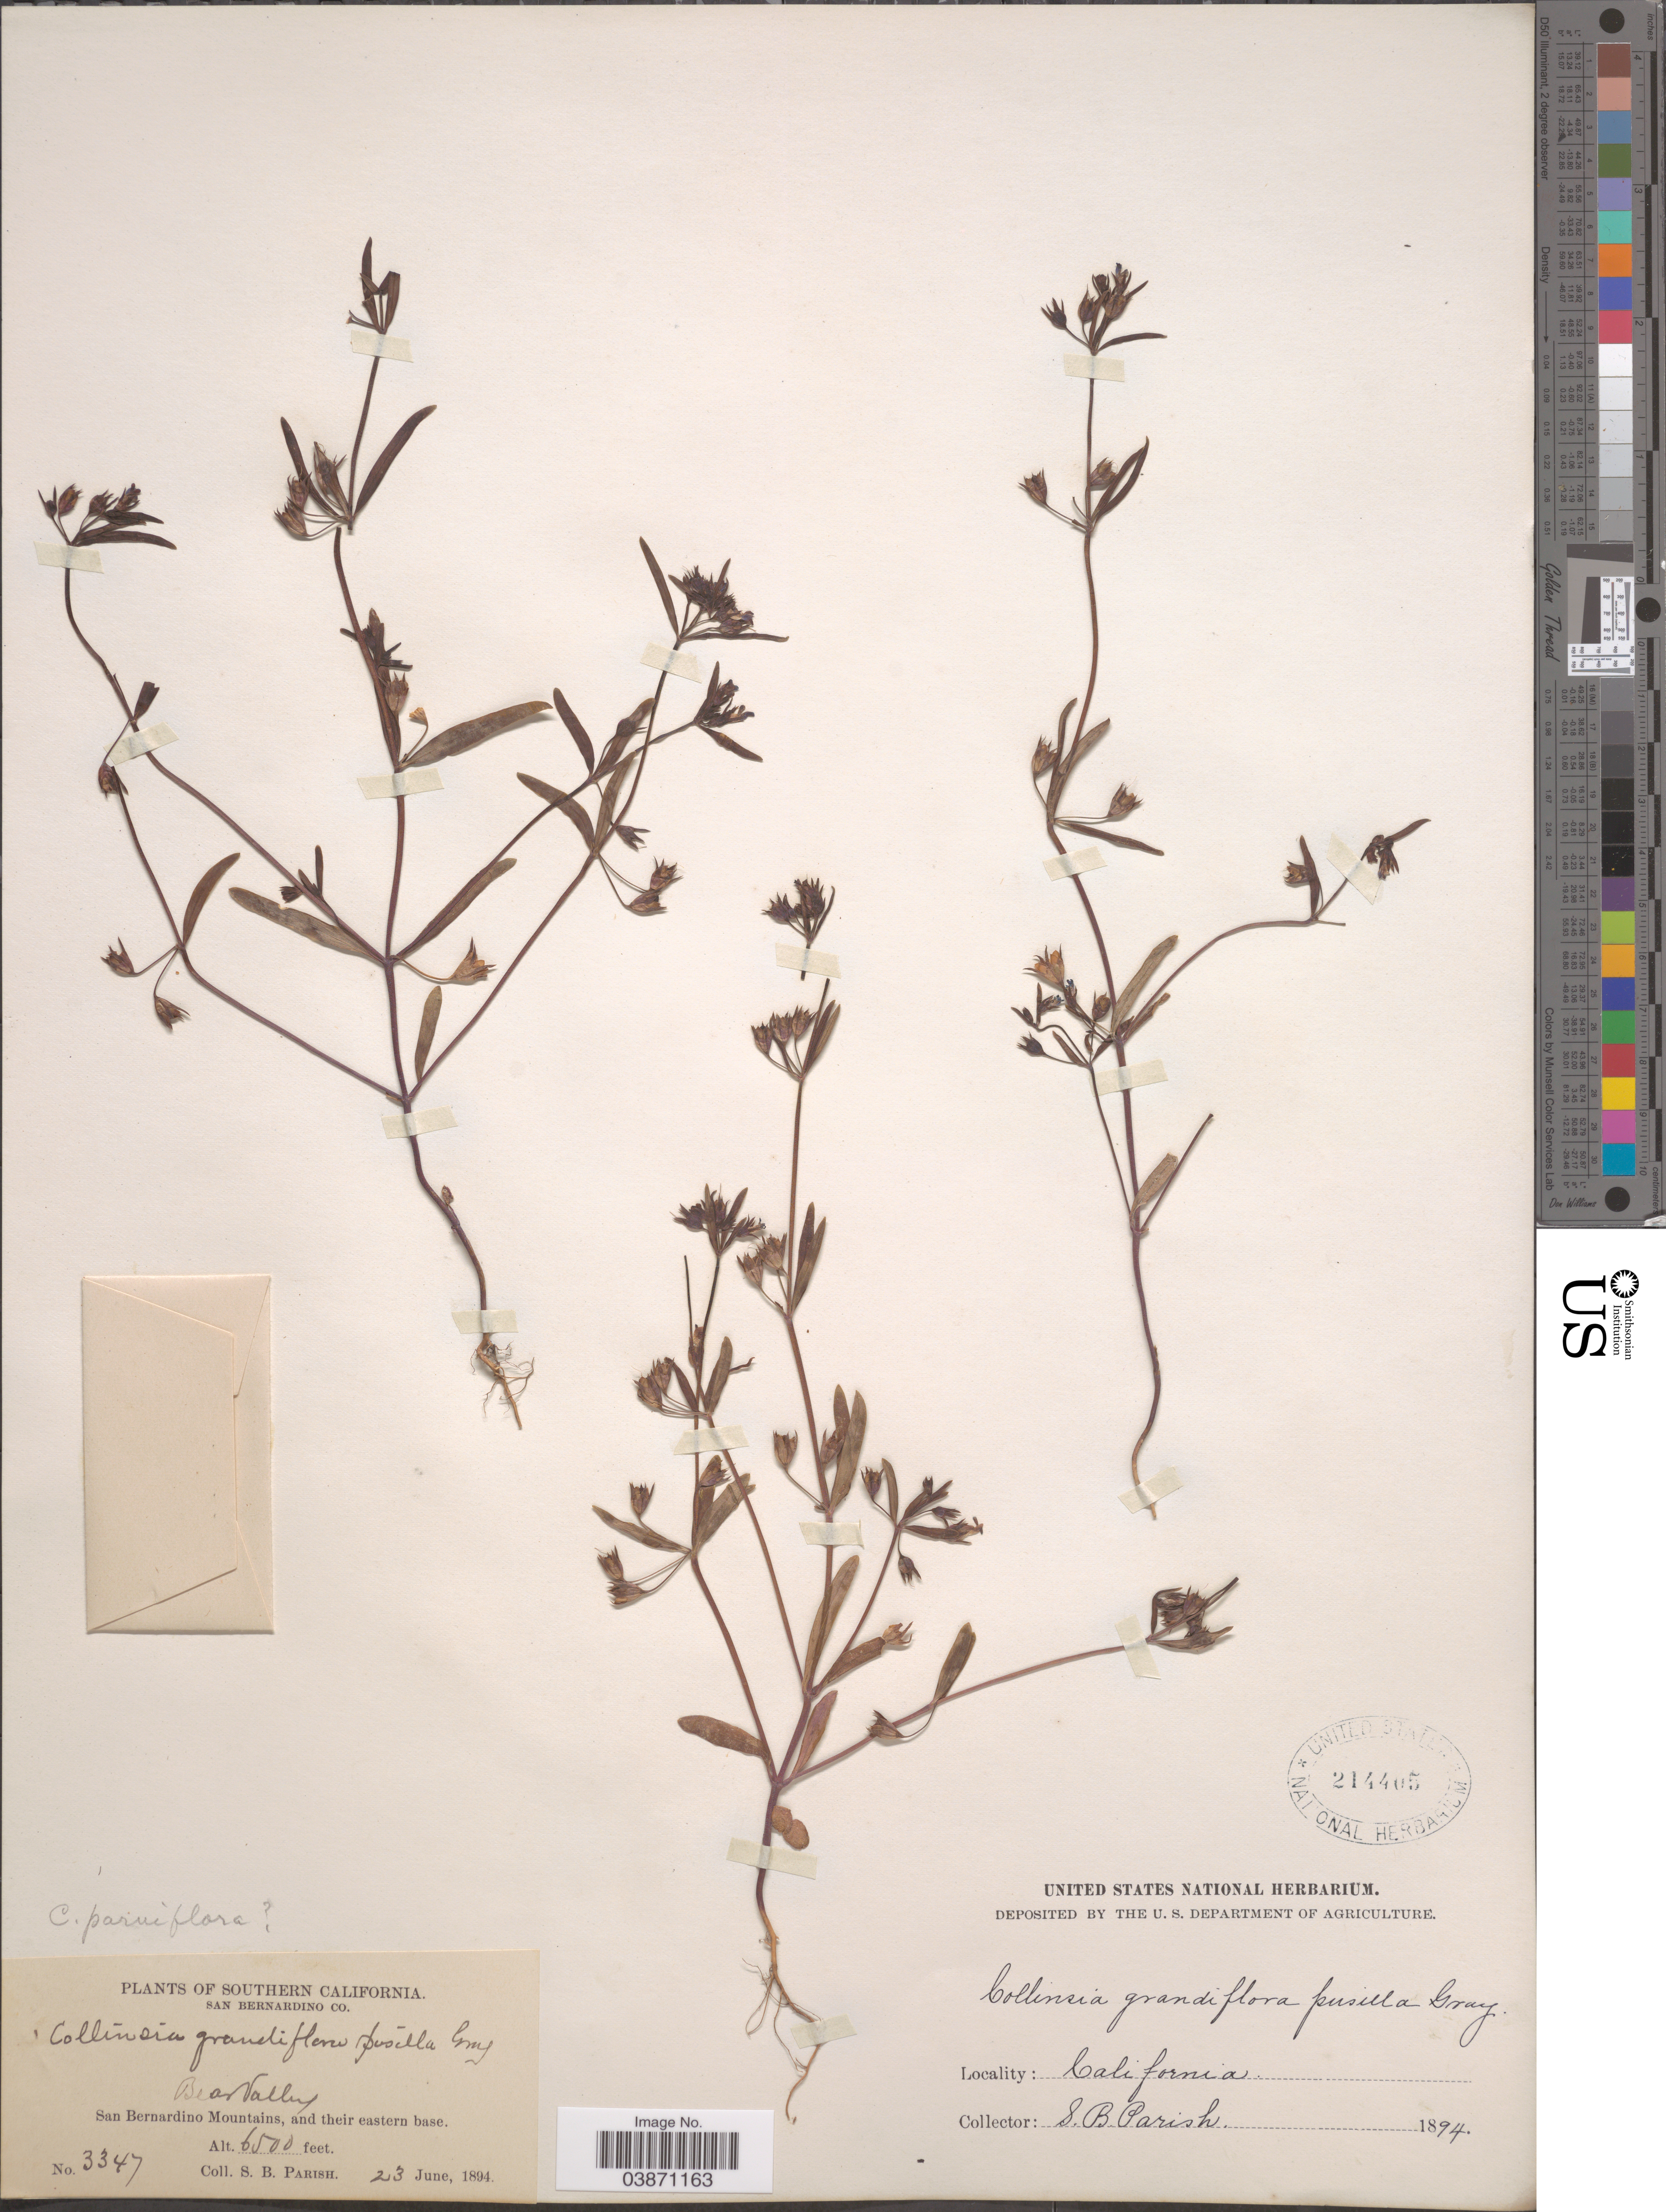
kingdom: Plantae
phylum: Tracheophyta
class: Magnoliopsida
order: Lamiales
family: Plantaginaceae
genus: Collinsia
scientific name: Collinsia grandiflora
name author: Lindl.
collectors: S. B. Parish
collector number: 3347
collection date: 1894-06-23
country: United States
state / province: California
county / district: San Bernardino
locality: Southern California. San Bernardino Co. Bear Valley. San Bernardino Mountains, and their eastern base.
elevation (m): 1981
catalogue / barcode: US 214465